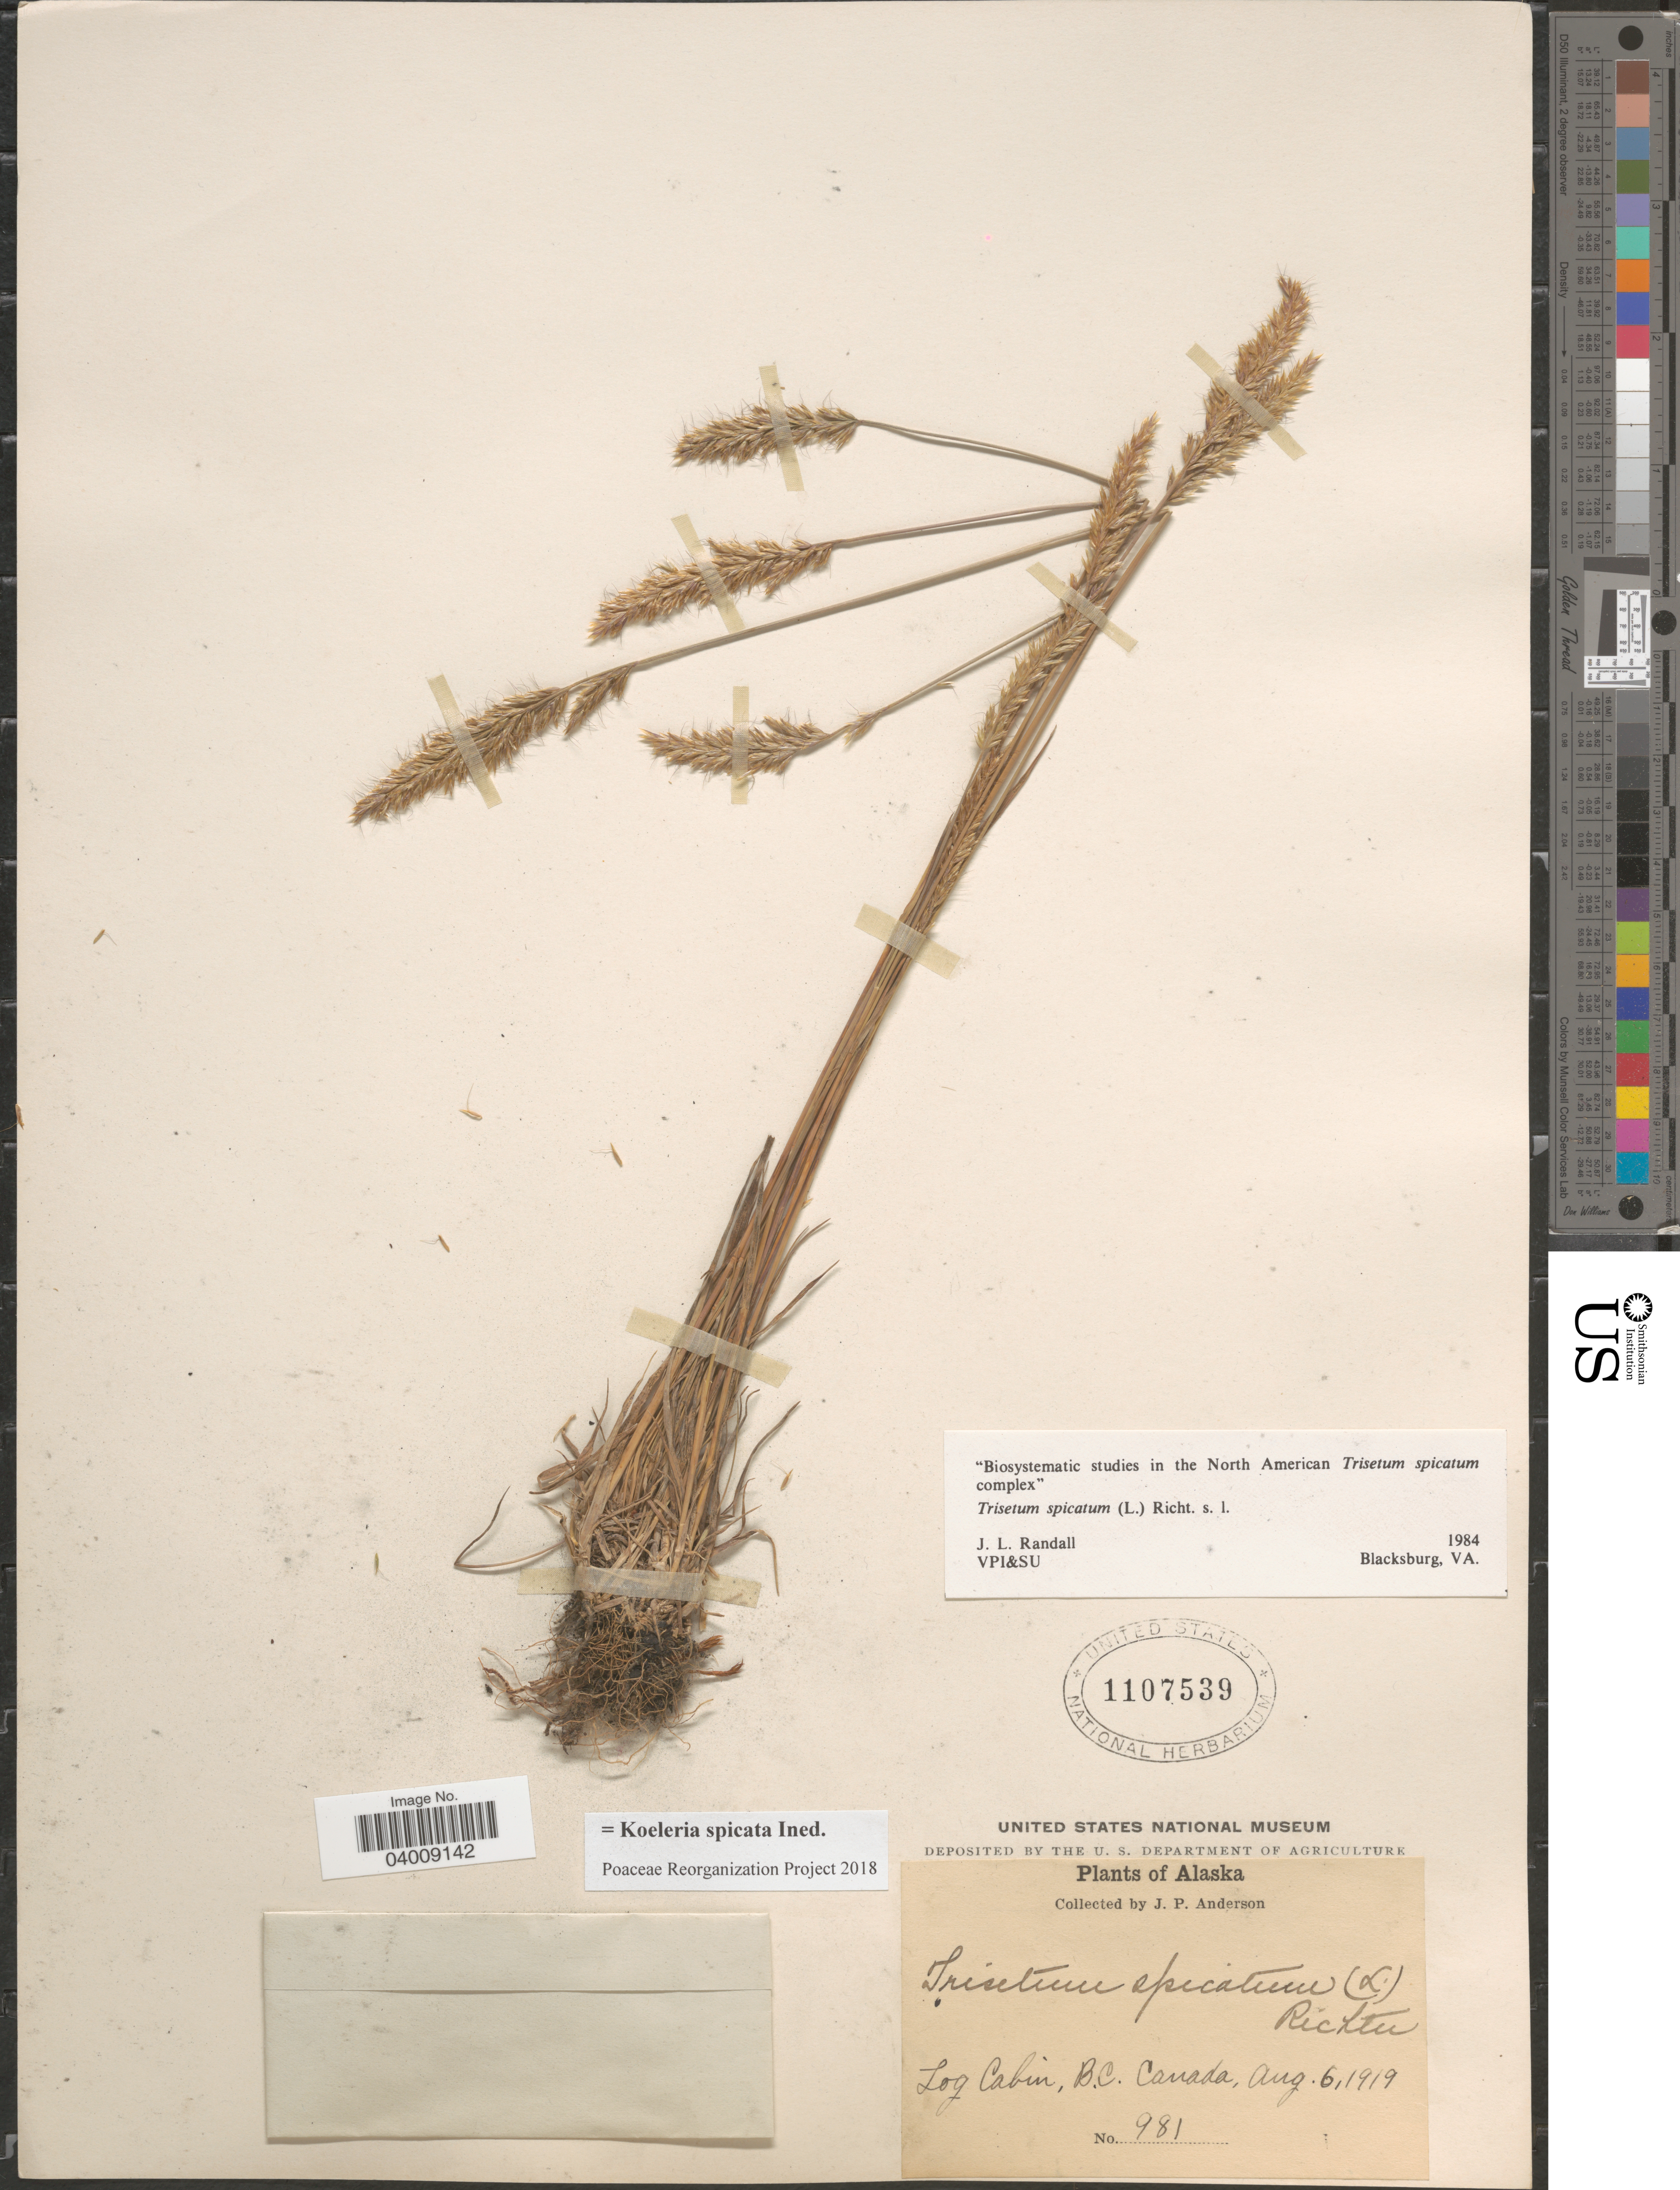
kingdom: Plantae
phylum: Tracheophyta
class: Liliopsida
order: Poales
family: Poaceae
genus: Koeleria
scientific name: Koeleria spicata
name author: (L.) Barberá et al.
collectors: J. P. Anderson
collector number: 981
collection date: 1919-08-06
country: Canada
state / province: British Columbia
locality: Log Cabin.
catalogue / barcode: US 1107539